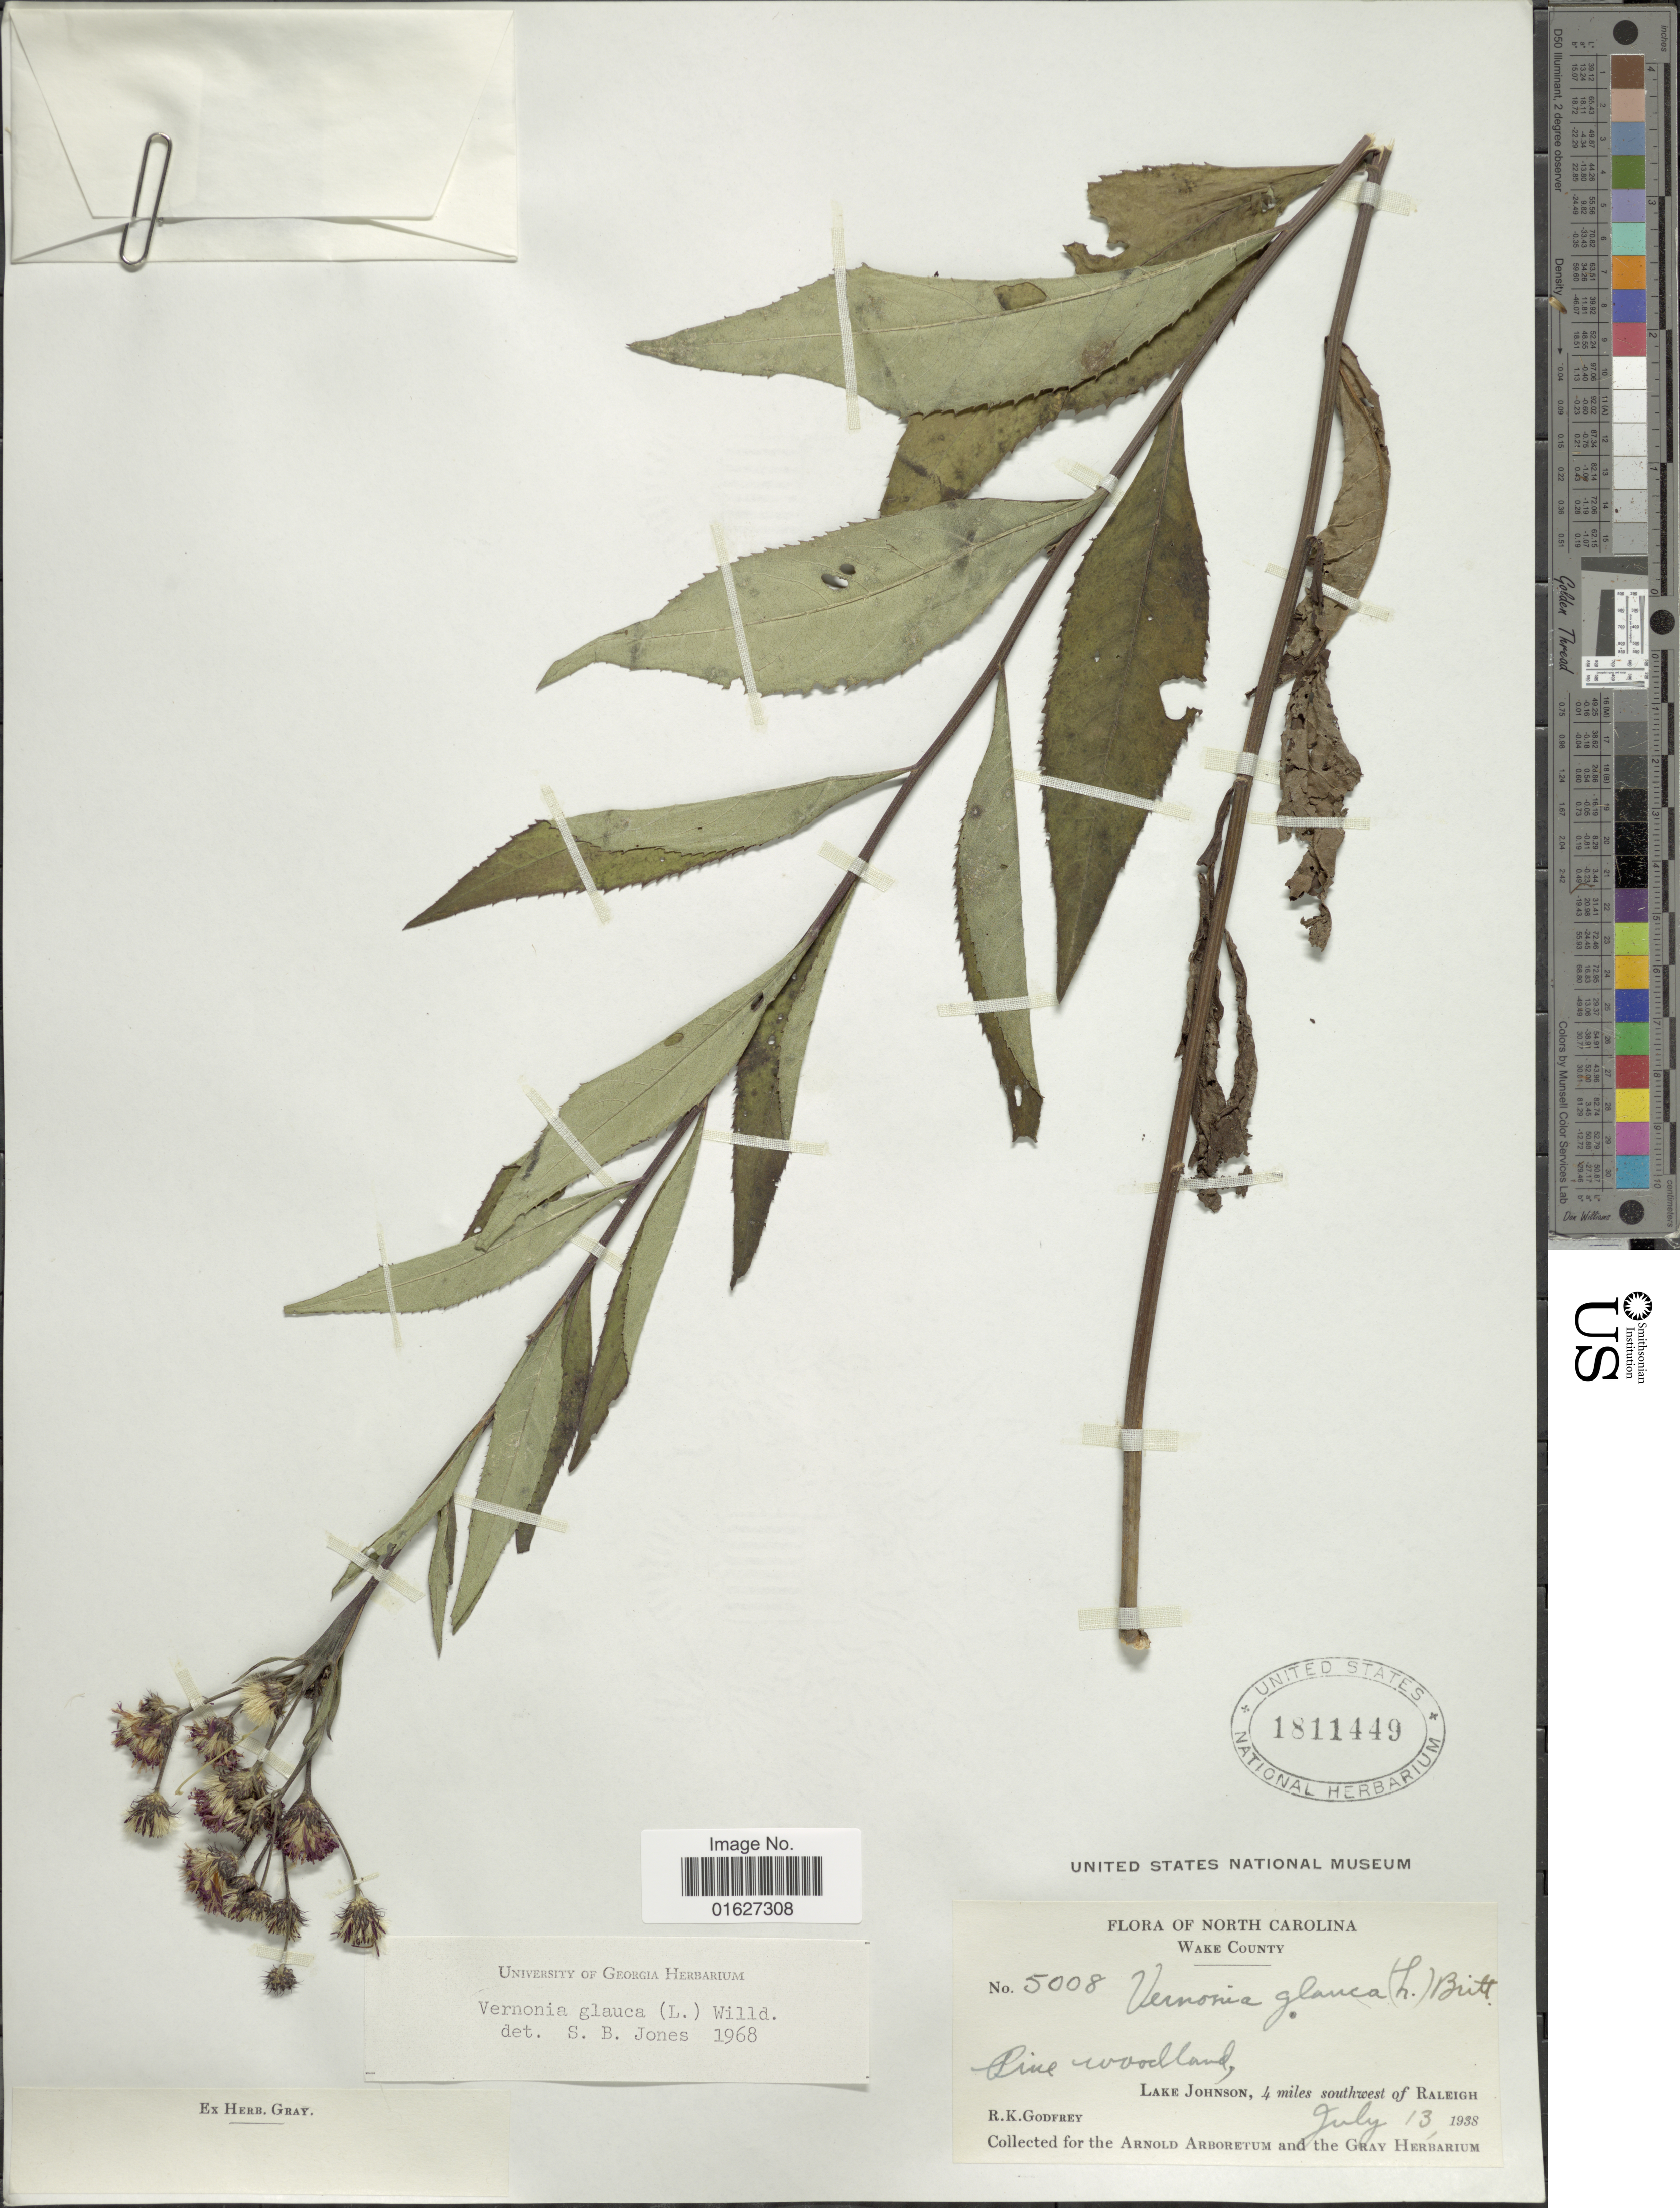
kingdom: Plantae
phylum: Tracheophyta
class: Magnoliopsida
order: Asterales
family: Asteraceae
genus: Vernonia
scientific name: Vernonia glauca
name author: (L.) Willd.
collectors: R. K. Godfrey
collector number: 5008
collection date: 1938-07-13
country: United States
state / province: North Carolina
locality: North Carolina. Wake County. Lake Johnson, 4 miles southwest of Raleigh. Pinde woodland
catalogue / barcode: US 1811449